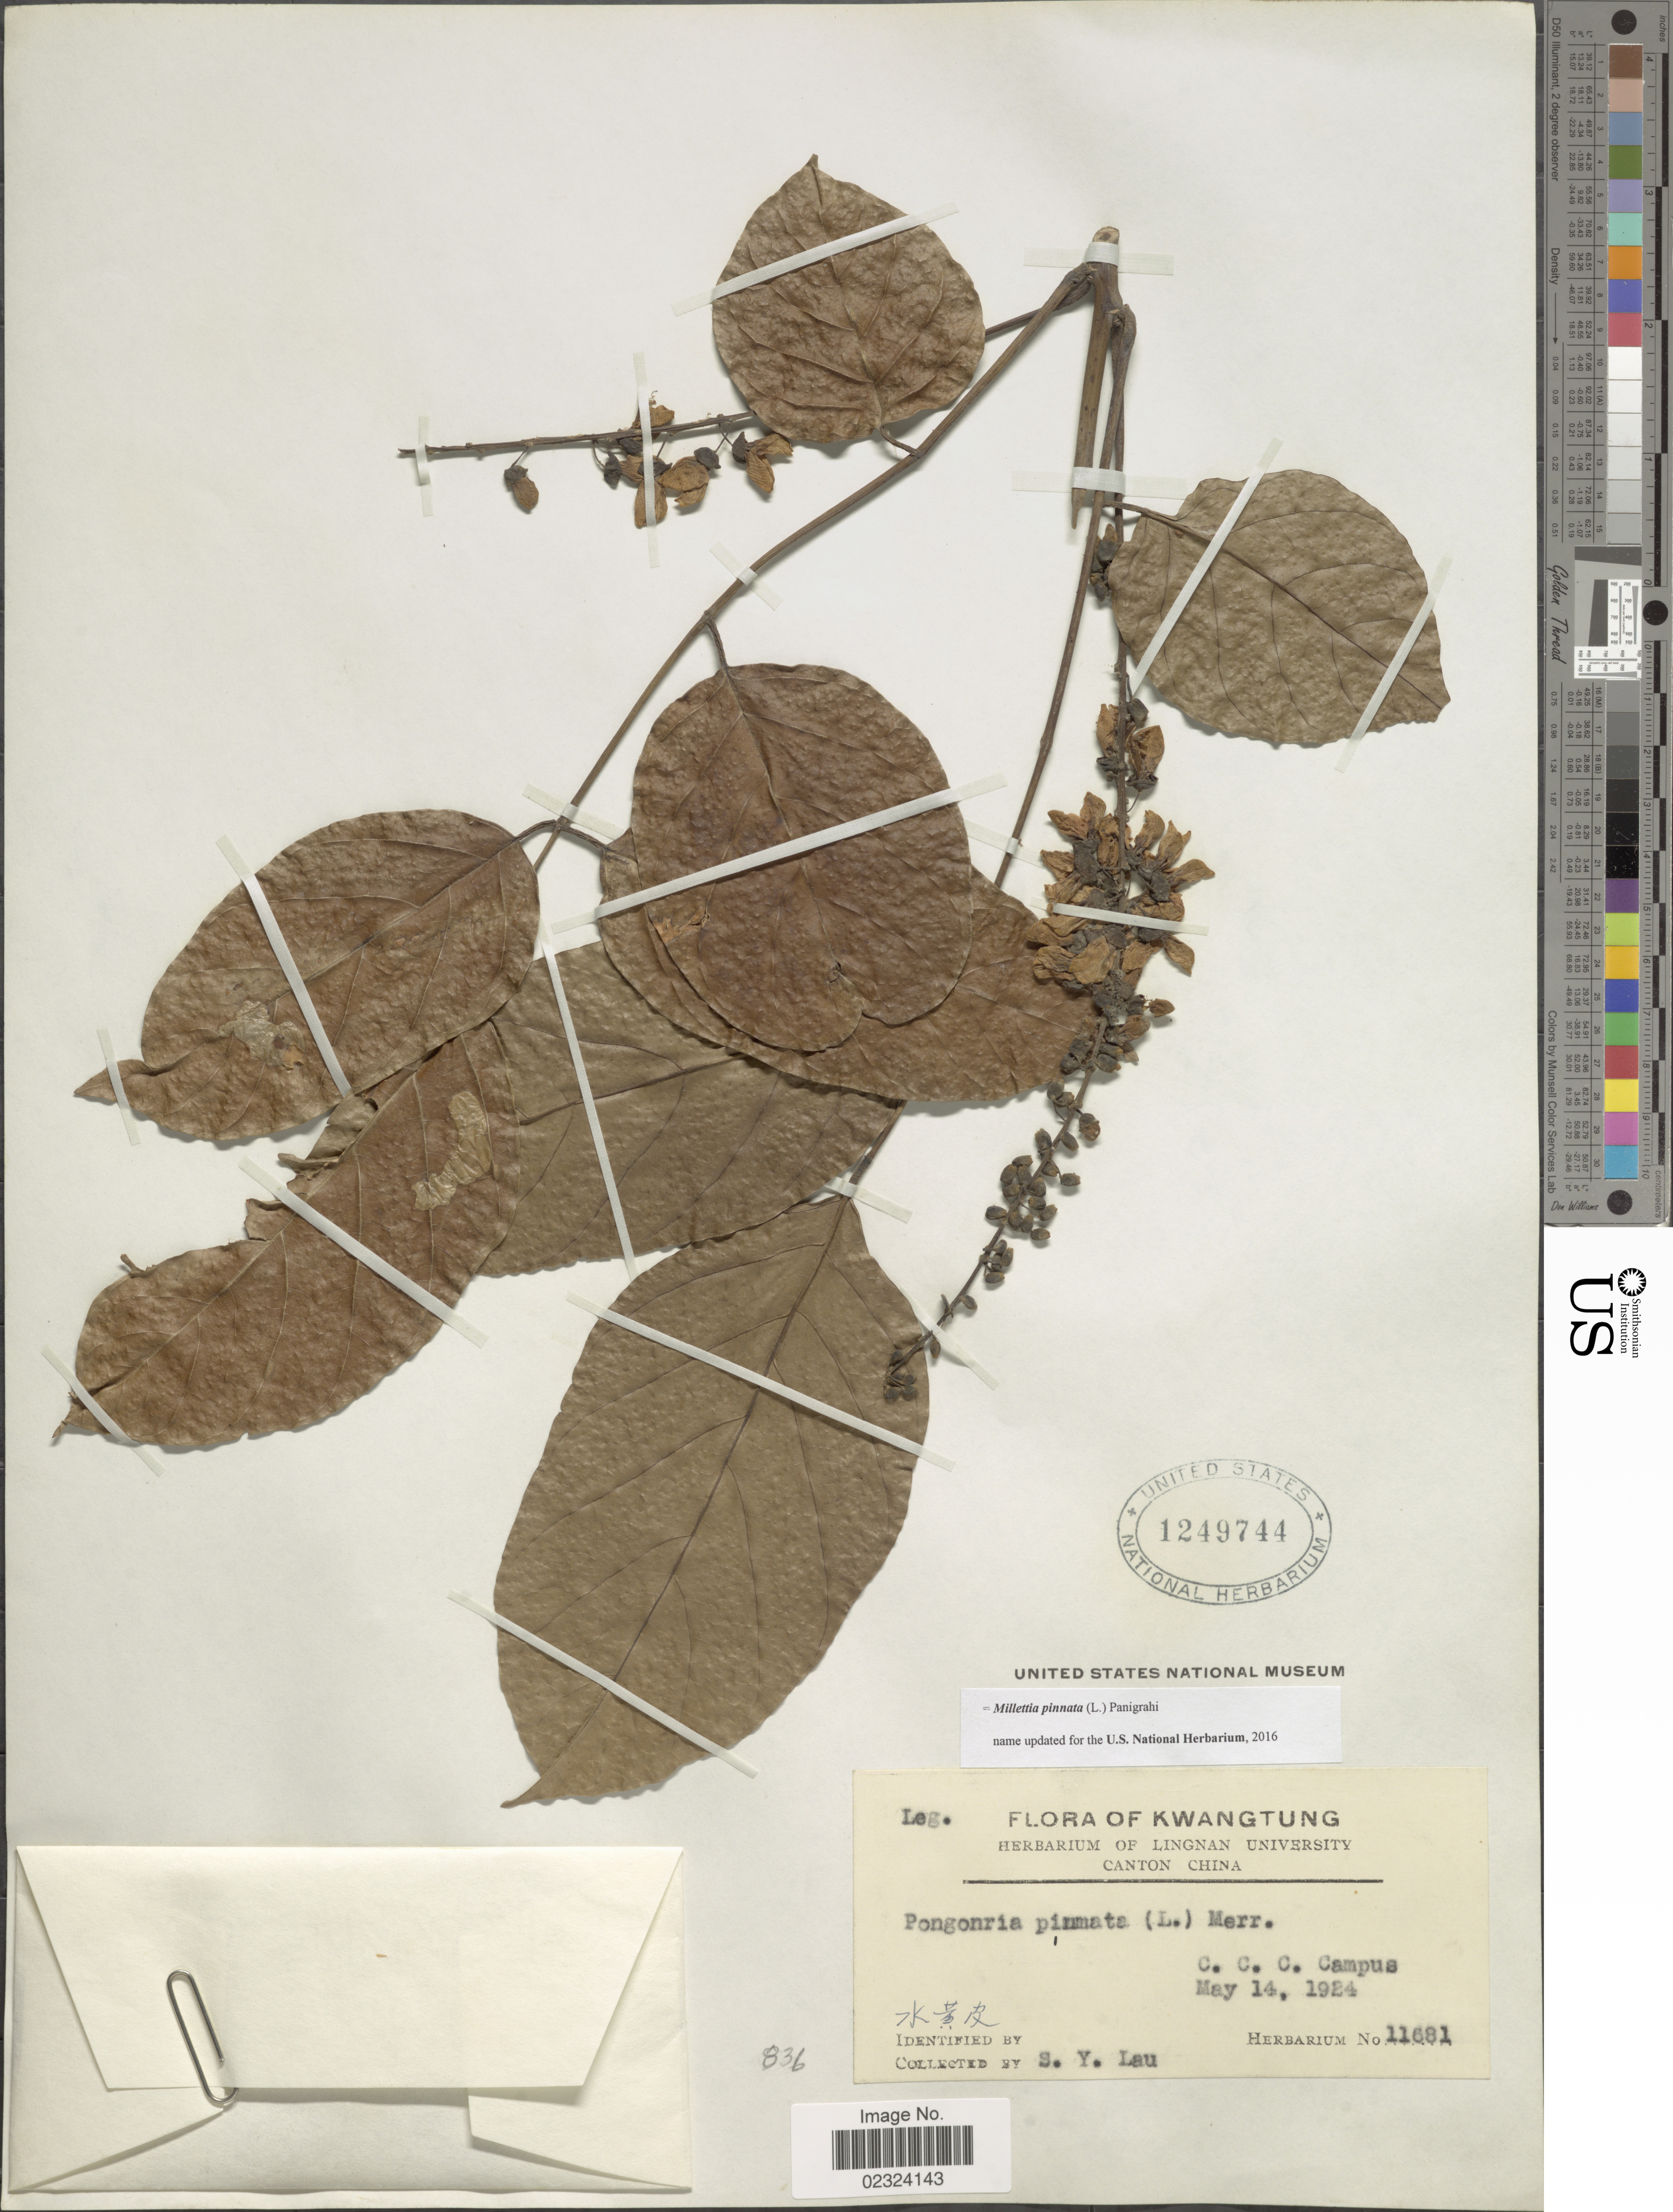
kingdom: Plantae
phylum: Tracheophyta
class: Magnoliopsida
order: Fabales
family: Fabaceae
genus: Millettia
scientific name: Millettia pinnata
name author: (L.) Panigrahi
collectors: S. Y. Lau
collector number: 11681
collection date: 1924-05-14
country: China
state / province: Guangdong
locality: Kwangtung. C.C.C. Campus.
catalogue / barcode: US 1249744